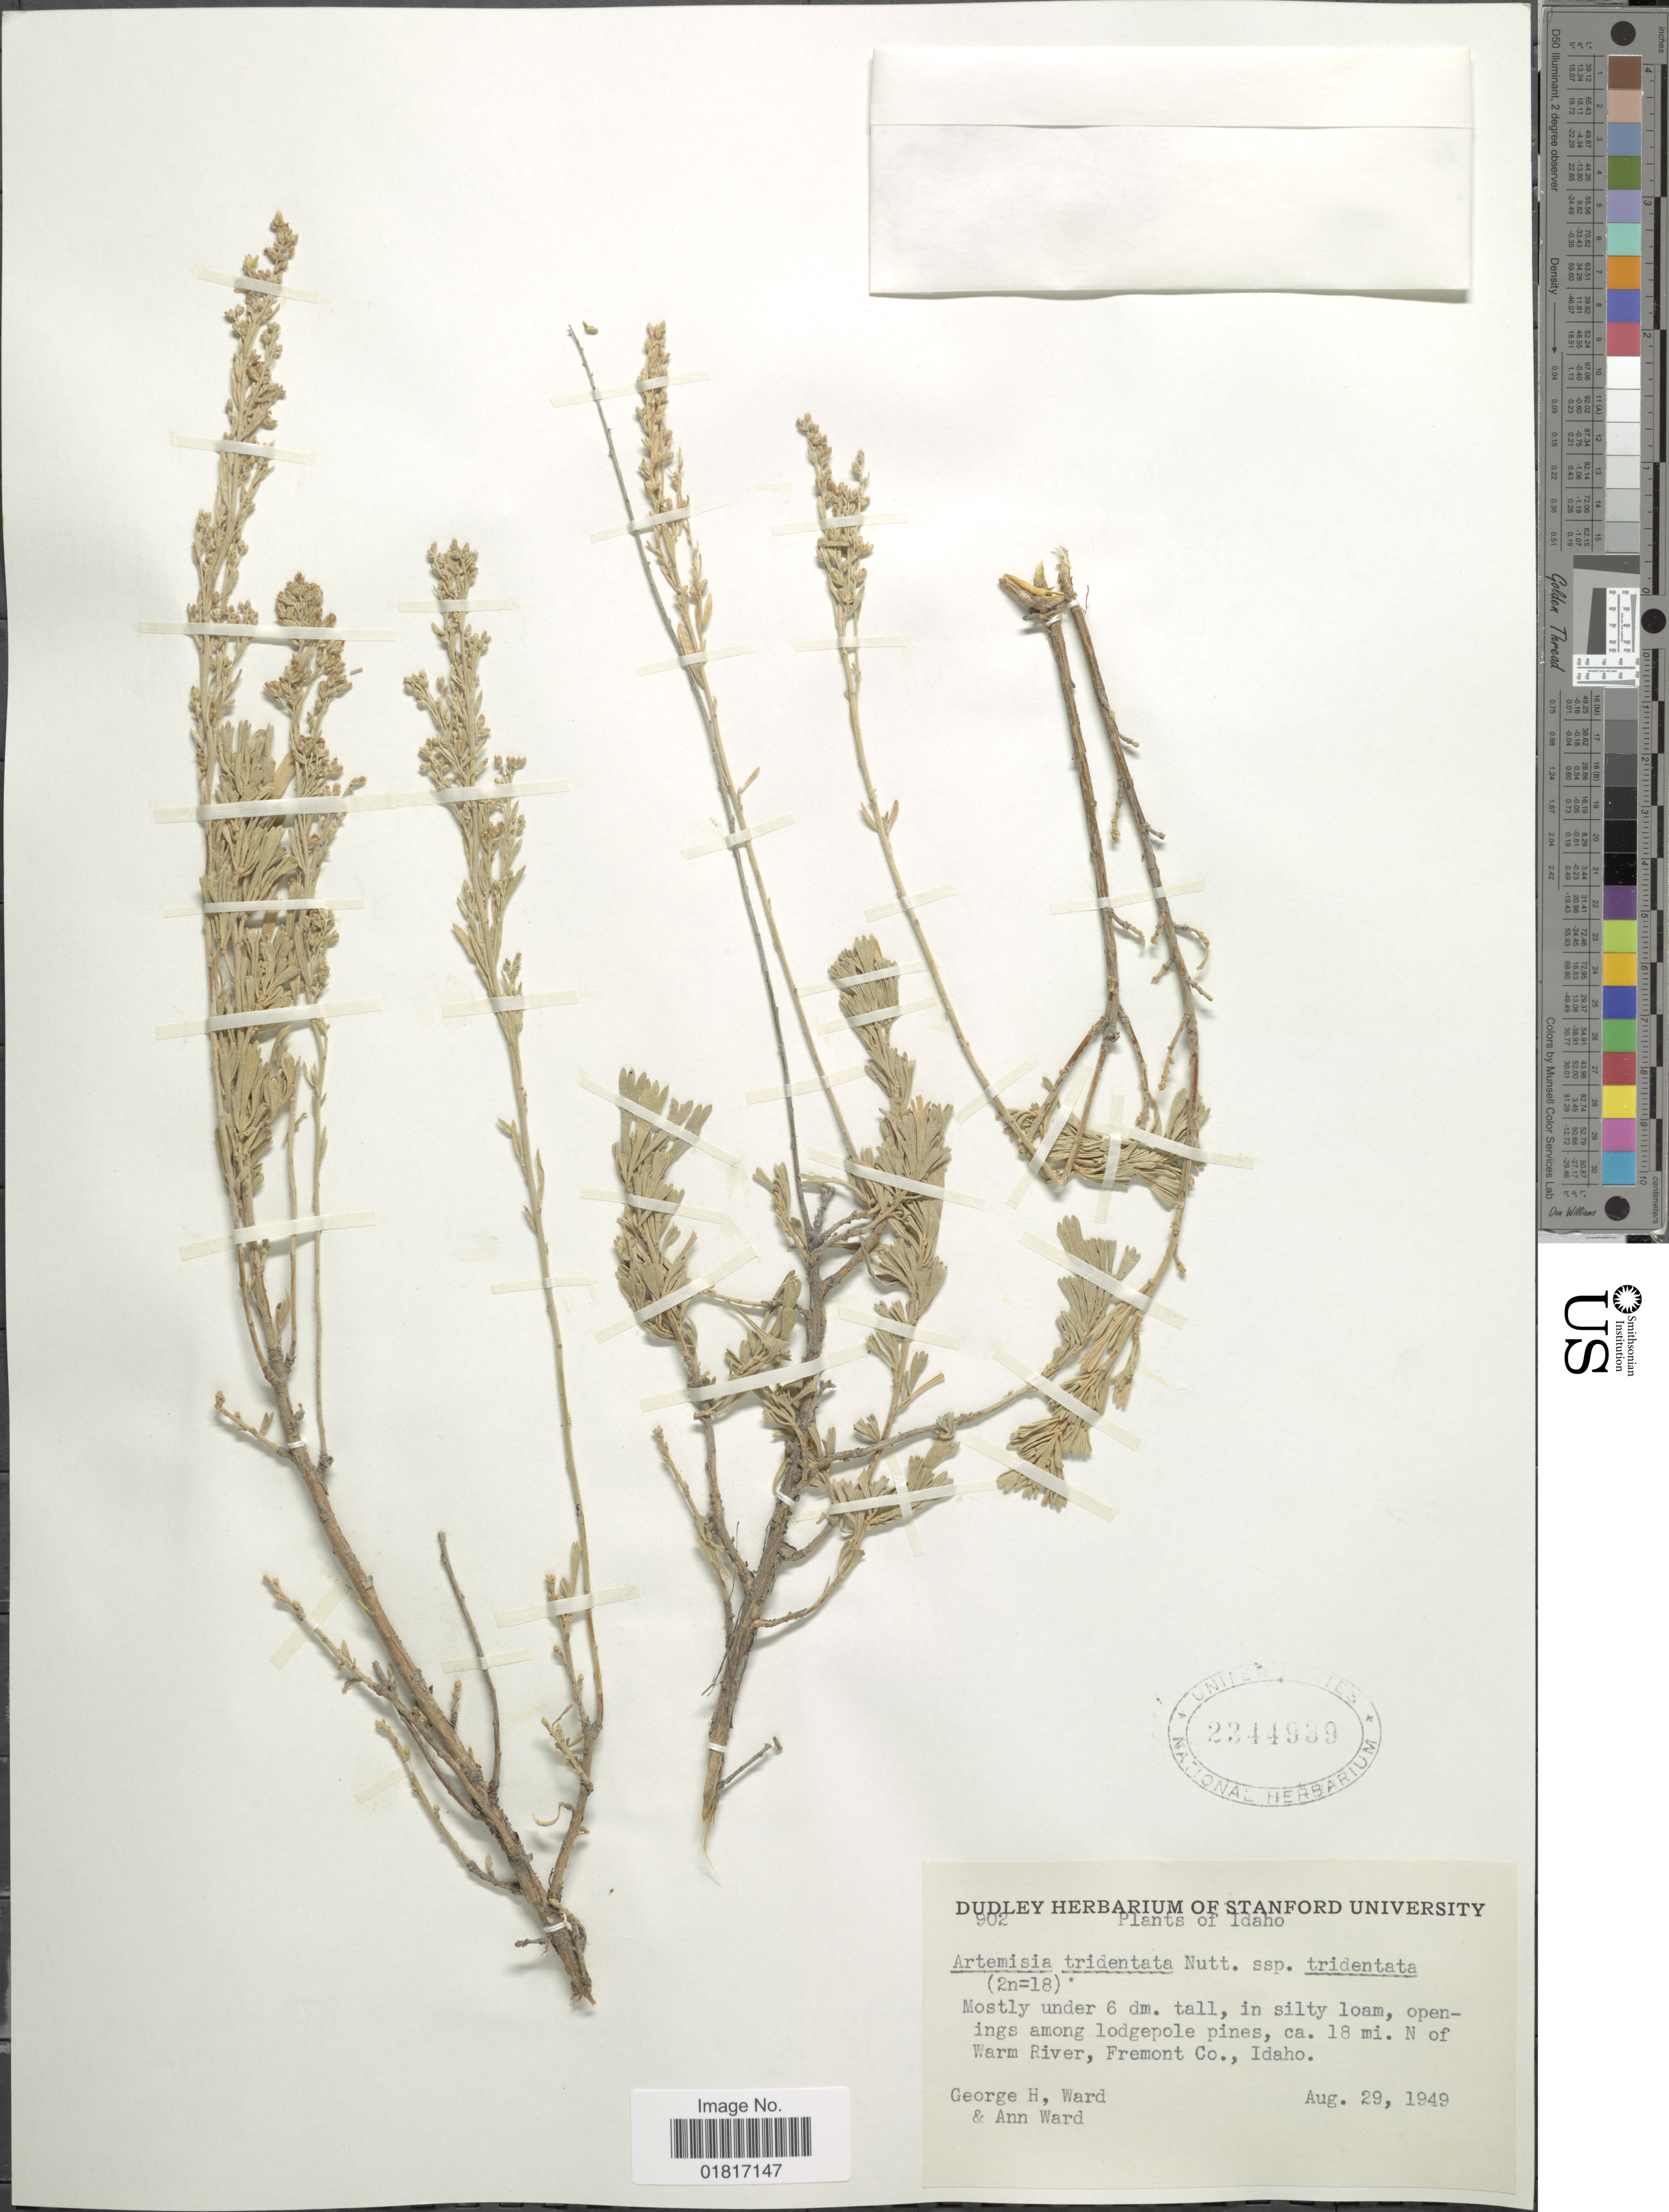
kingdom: Plantae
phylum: Tracheophyta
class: Magnoliopsida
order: Asterales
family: Asteraceae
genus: Artemisia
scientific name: Artemisia tridentata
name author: Nutt.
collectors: G. H. Ward & A. Ward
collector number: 902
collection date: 1949-08-29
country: United States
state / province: Idaho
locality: Openings among lodgepole pines, ca. 18 mi N of Warm River, Fremont Co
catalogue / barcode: US 2344939